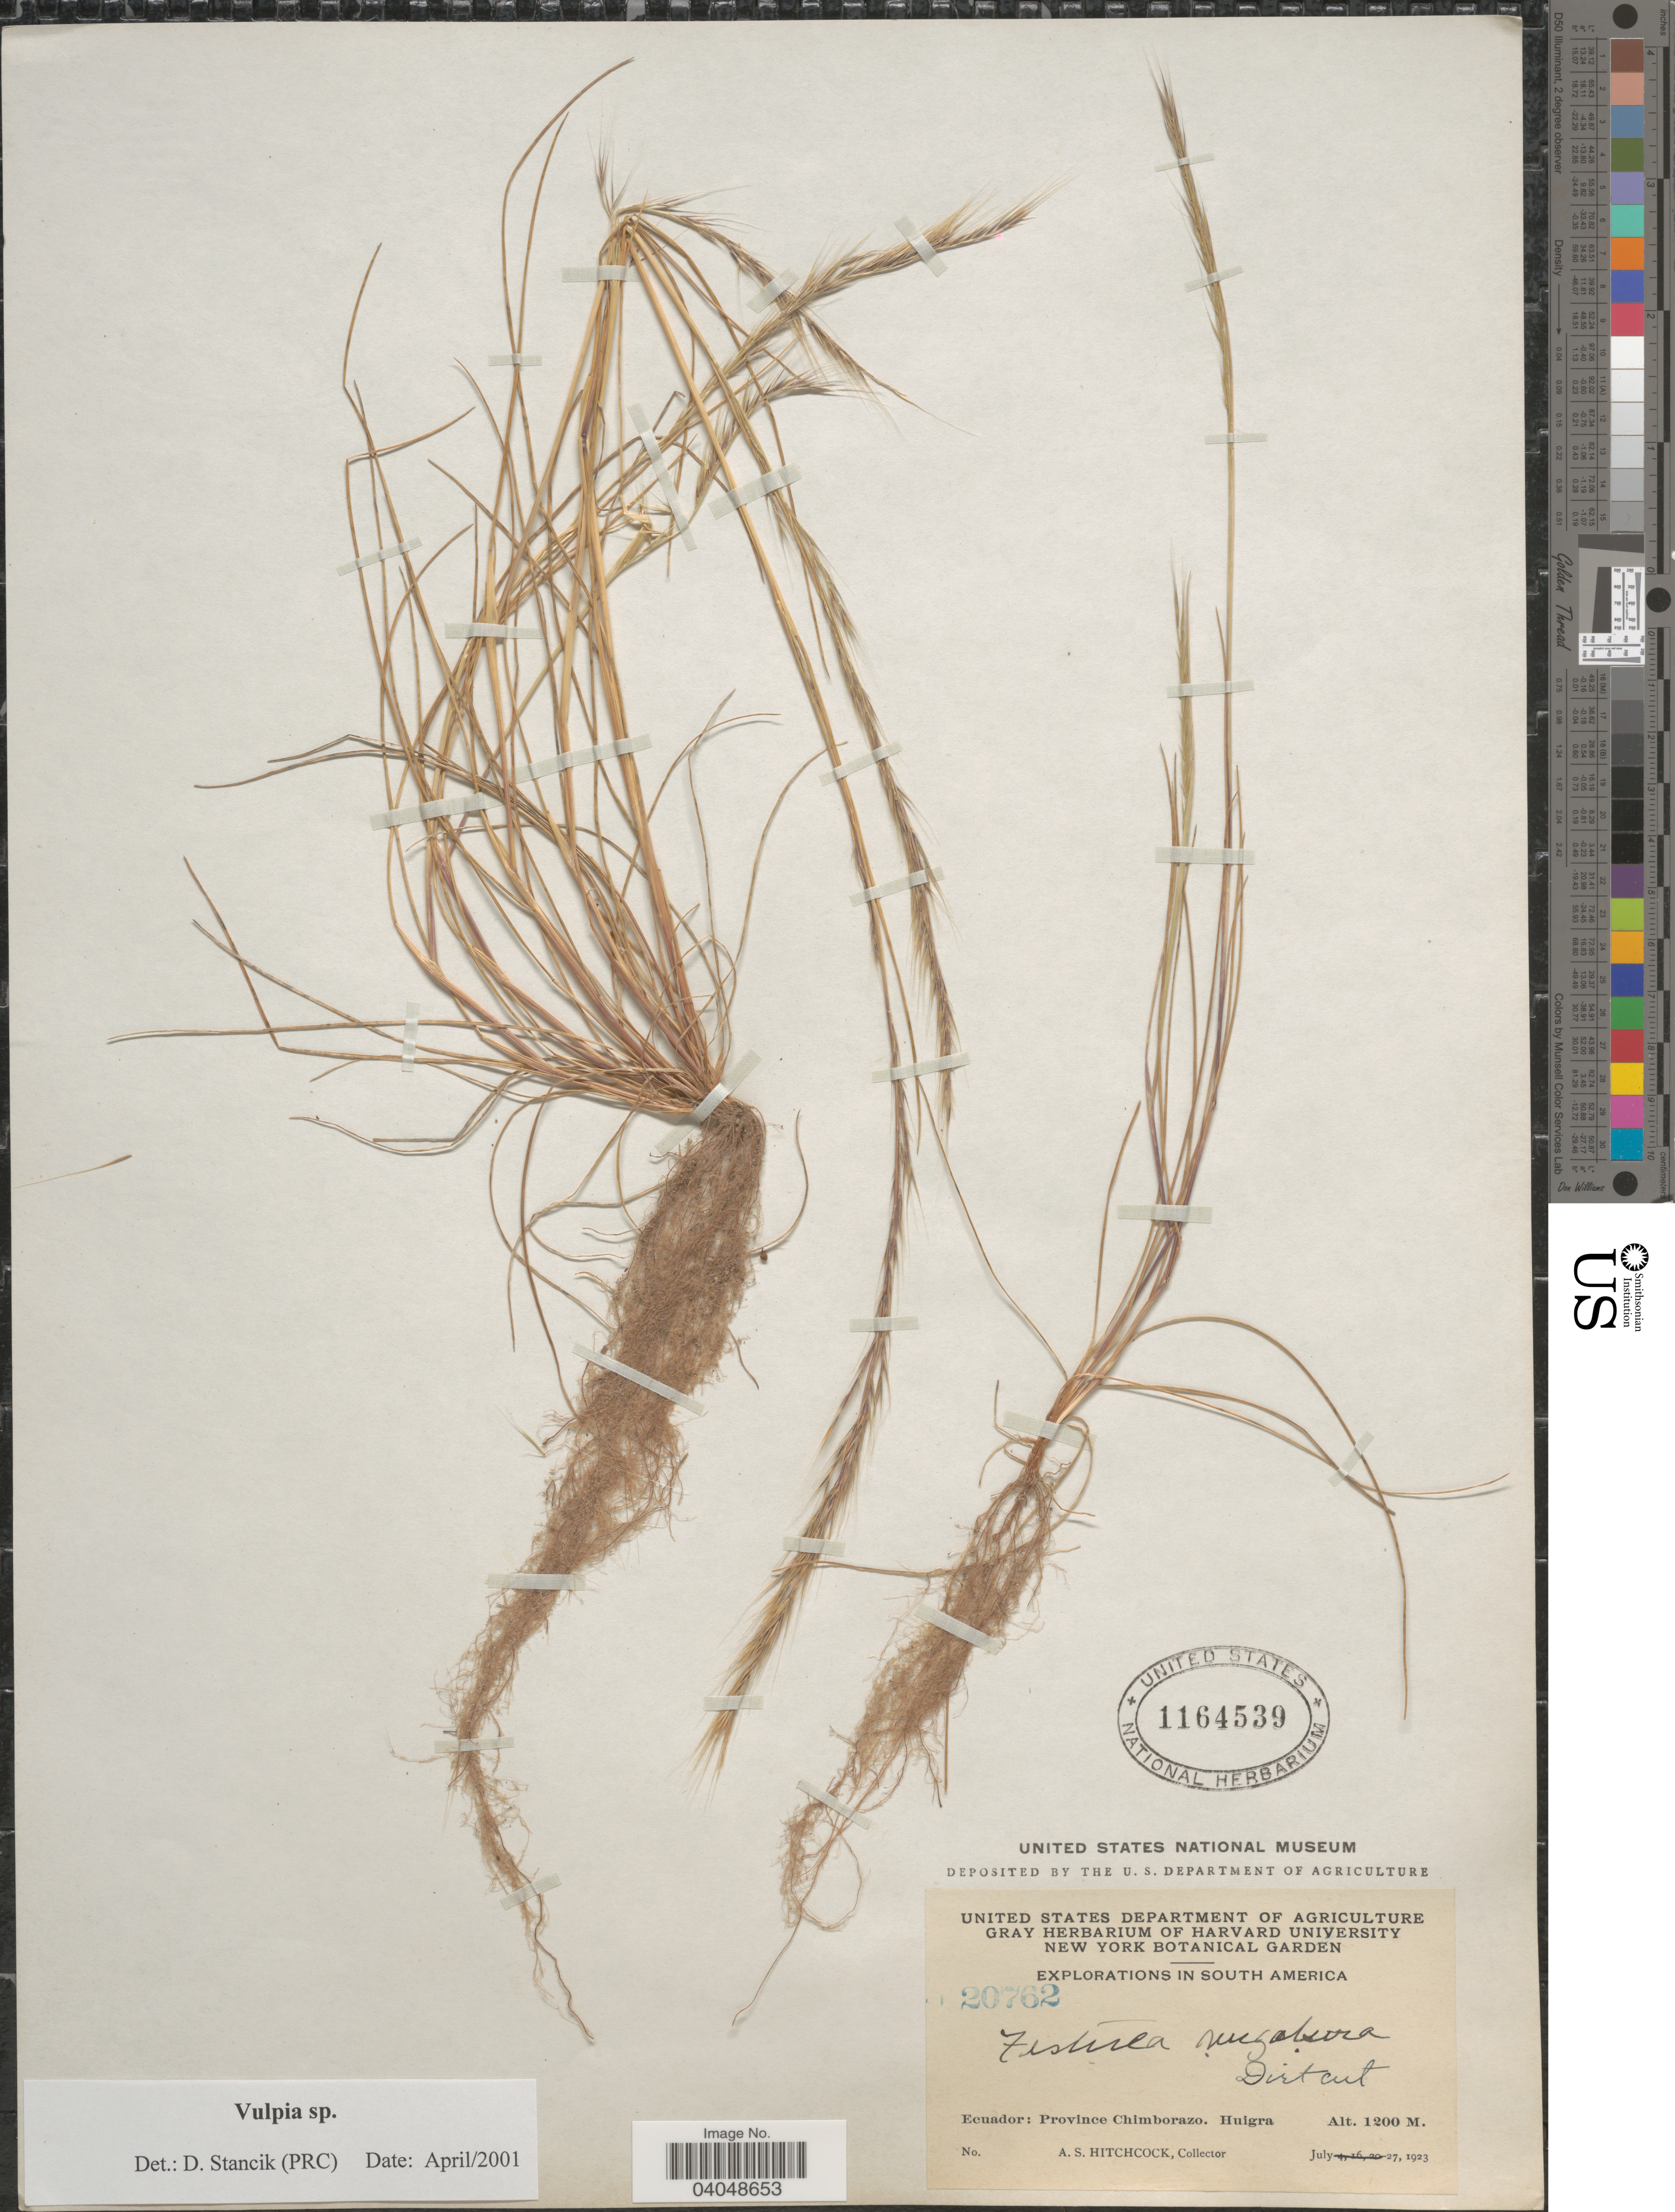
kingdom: Plantae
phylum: Tracheophyta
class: Liliopsida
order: Poales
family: Poaceae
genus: Festuca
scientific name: Festuca sp.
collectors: A. S. Hitchcock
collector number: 20762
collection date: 1923-07-27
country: Ecuador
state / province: Chimborazo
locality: Huigra.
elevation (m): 1200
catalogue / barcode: US 1164539